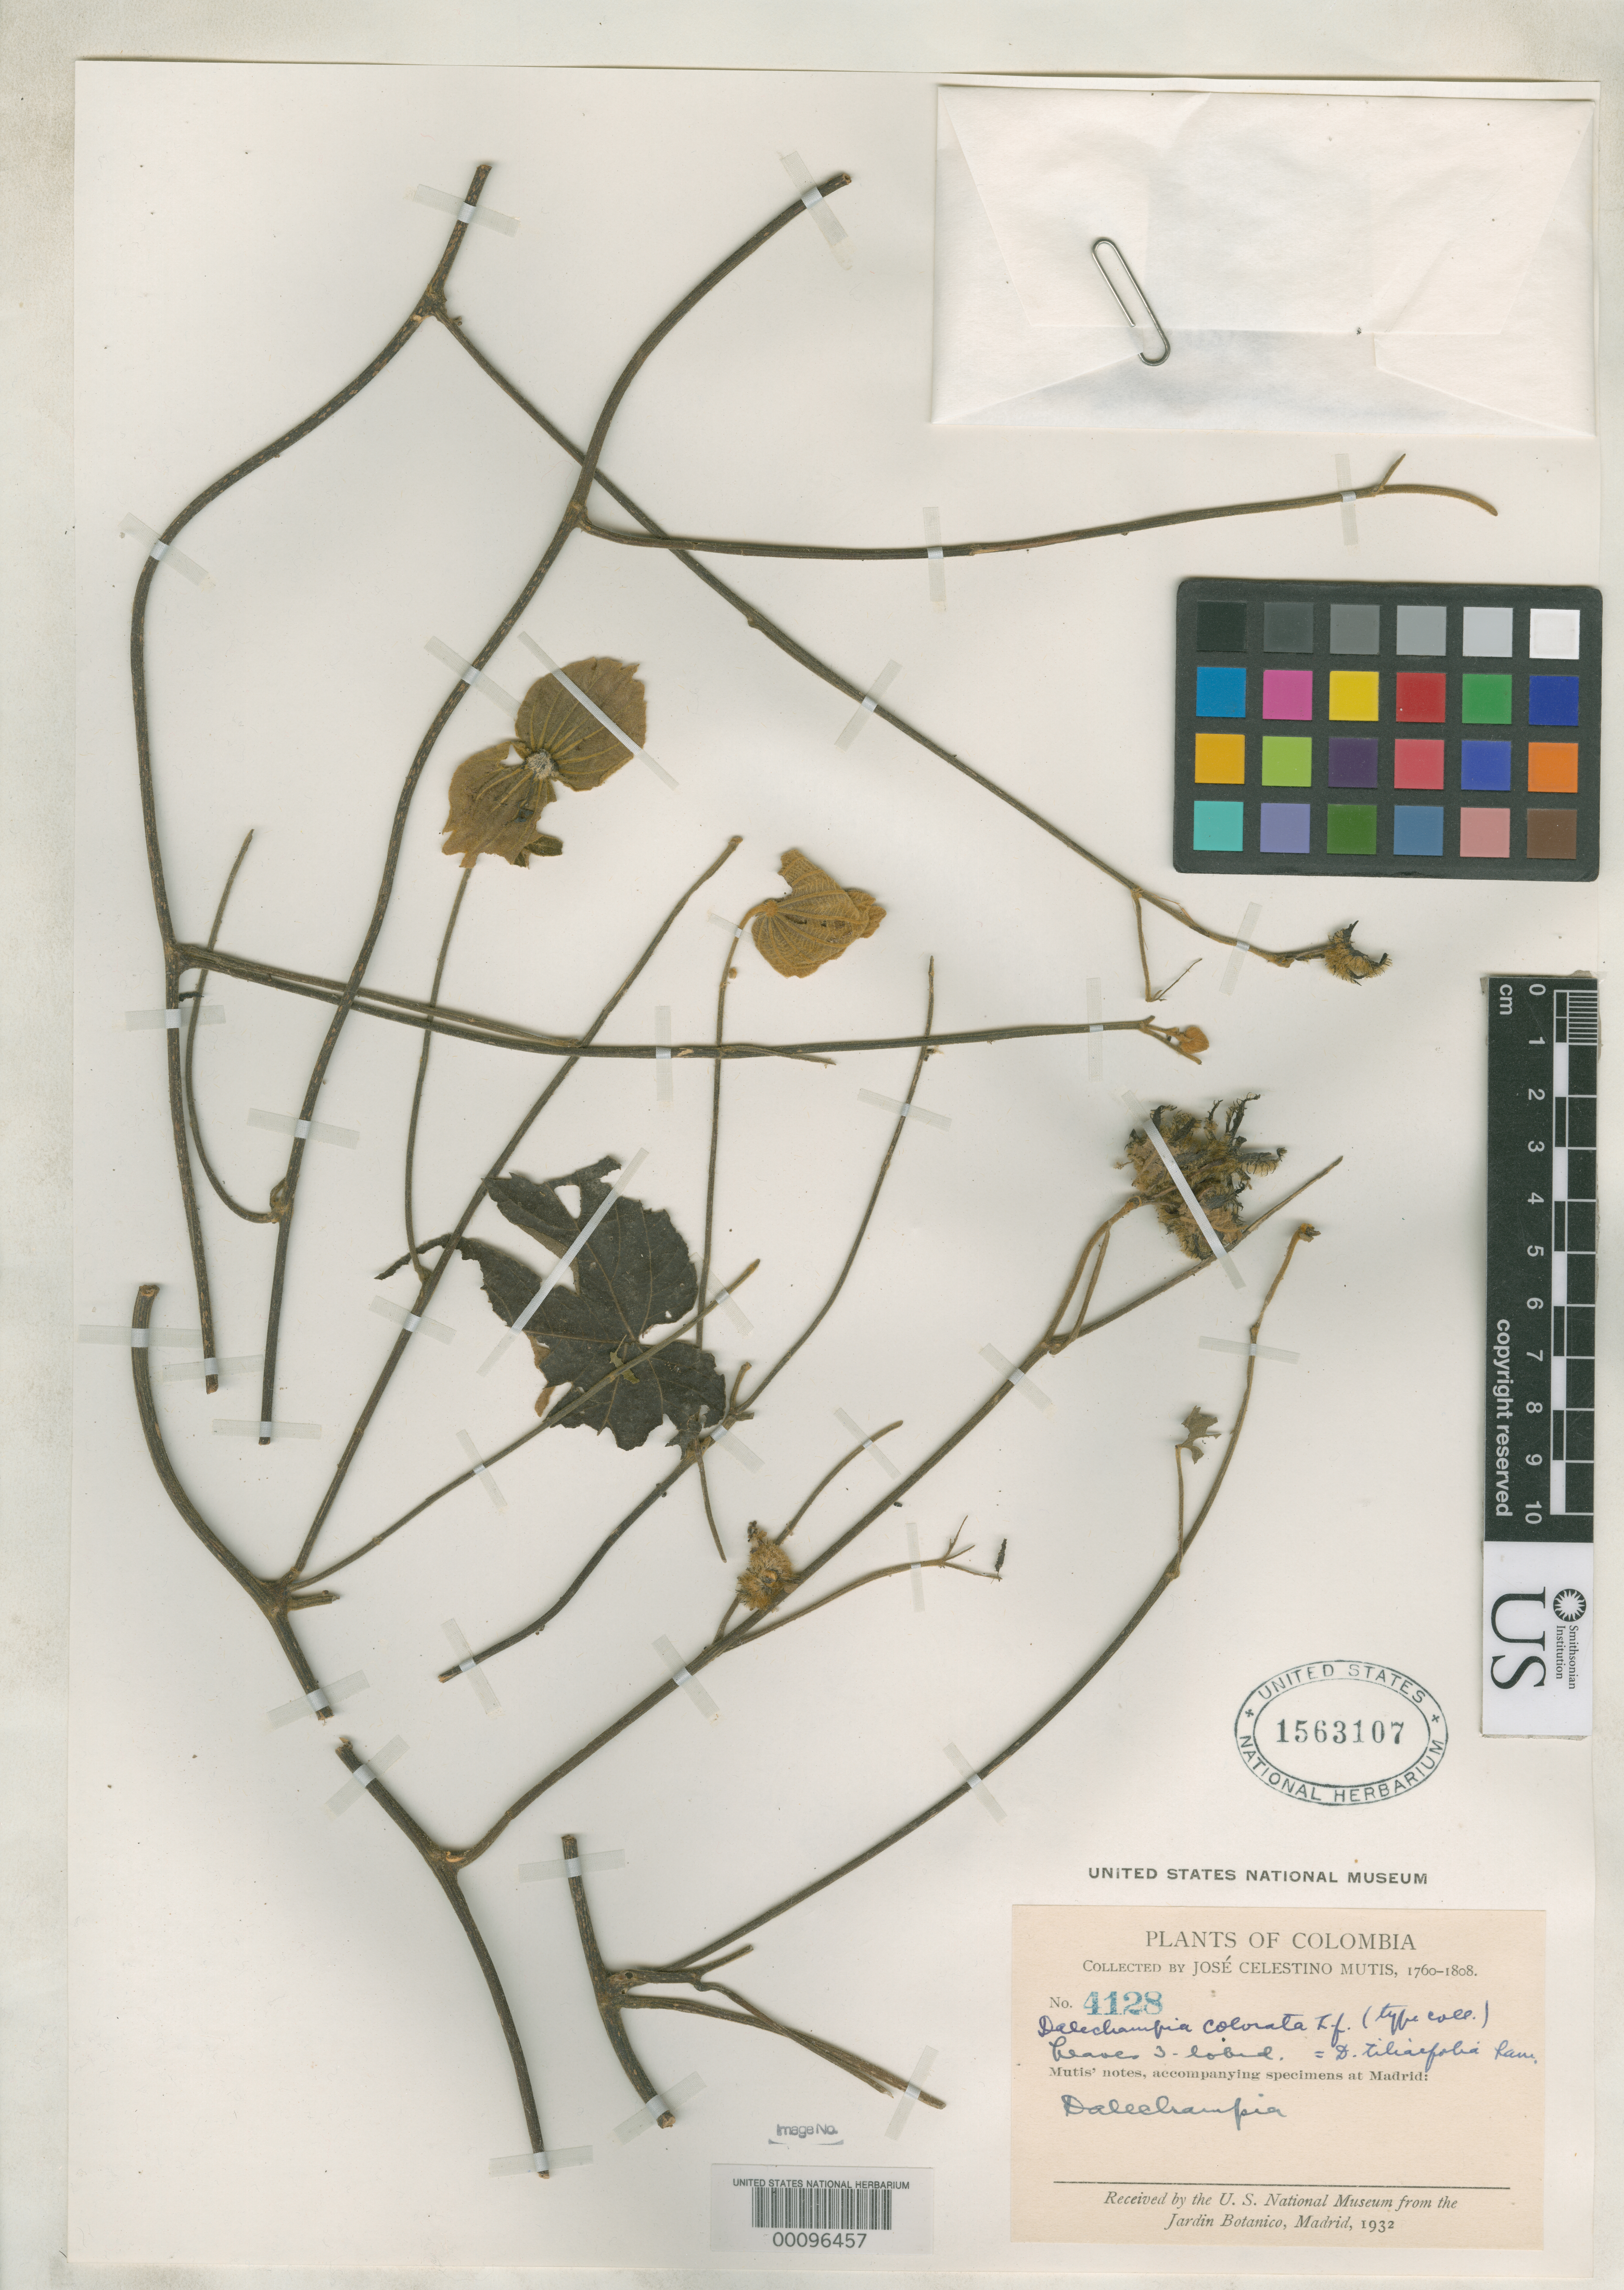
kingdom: Plantae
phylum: Tracheophyta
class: Magnoliopsida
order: Malpighiales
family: Euphorbiaceae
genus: Dalechampia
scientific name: Dalechampia colorata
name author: L. f.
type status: Type Collection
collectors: J. C. B. Mutis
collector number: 4128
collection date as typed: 1760 to -- --- 1808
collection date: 1760/1808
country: Colombia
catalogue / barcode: US 1563107